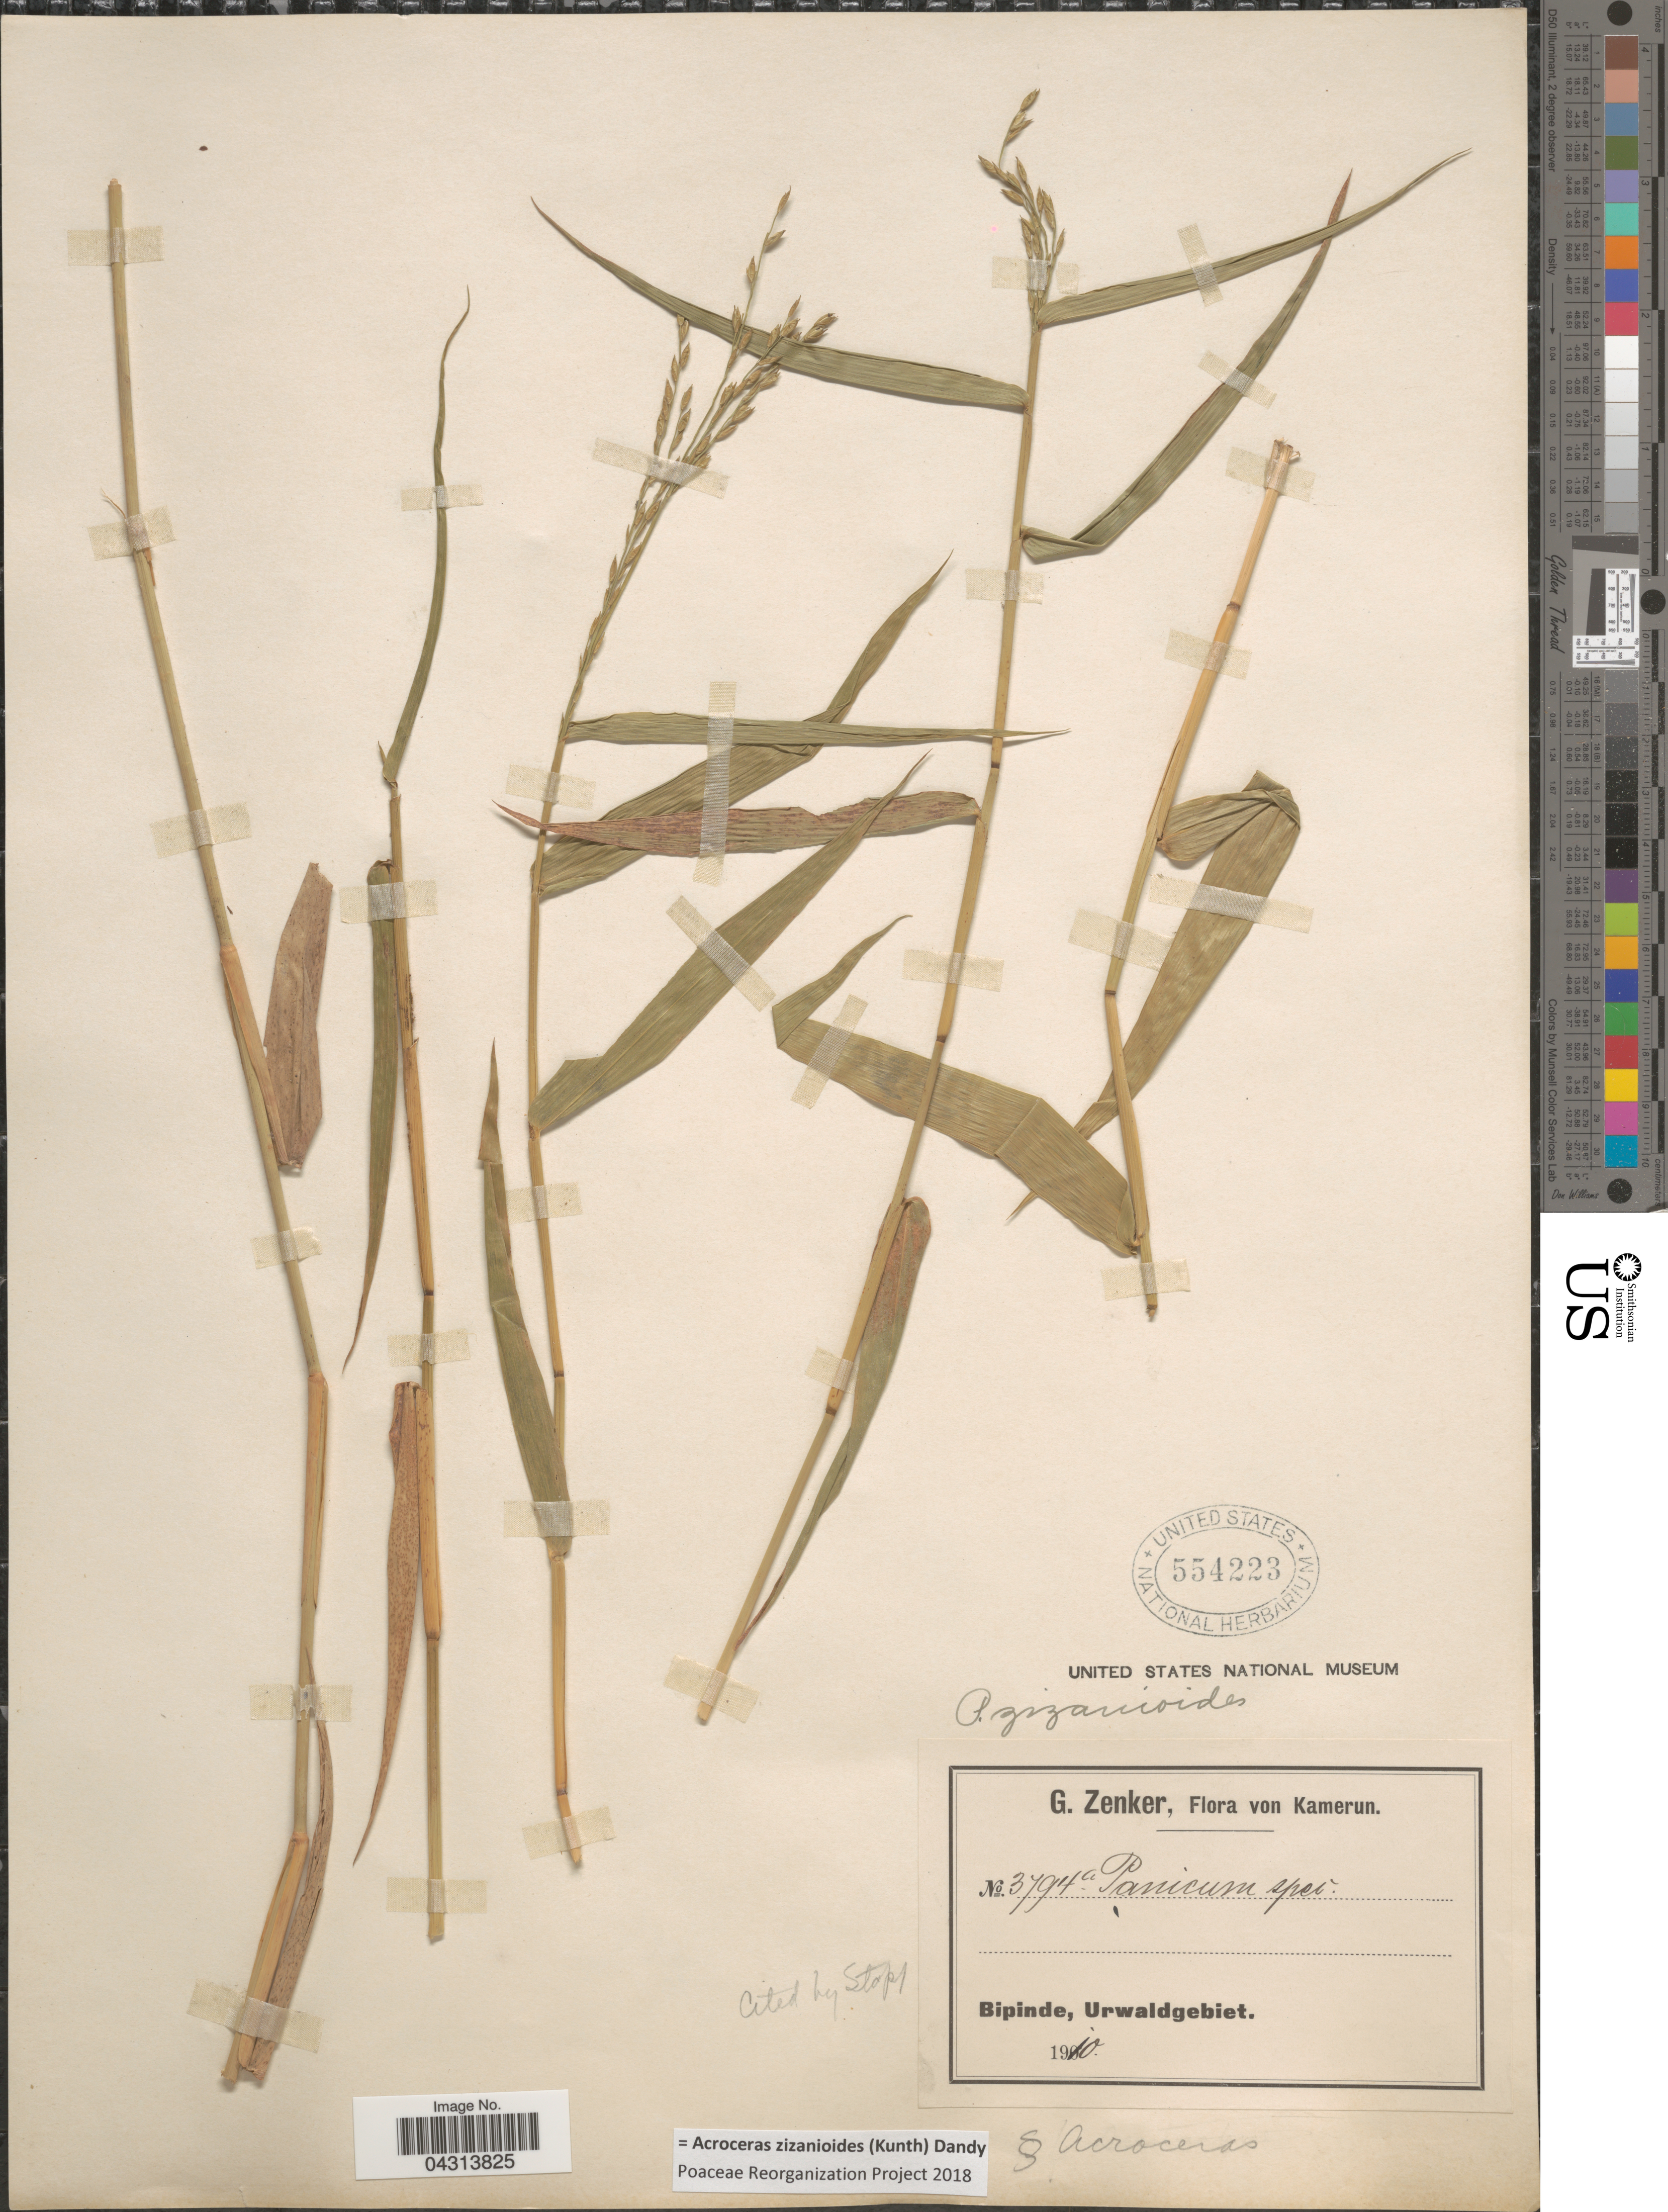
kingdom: Plantae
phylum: Tracheophyta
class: Liliopsida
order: Poales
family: Poaceae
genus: Acroceras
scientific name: Acroceras zizanioides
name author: (Kunth) Dandy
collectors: G. A. Zenker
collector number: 3794a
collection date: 1910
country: Cameroon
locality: Bipinde, Urwaldgebiet.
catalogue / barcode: US 554223